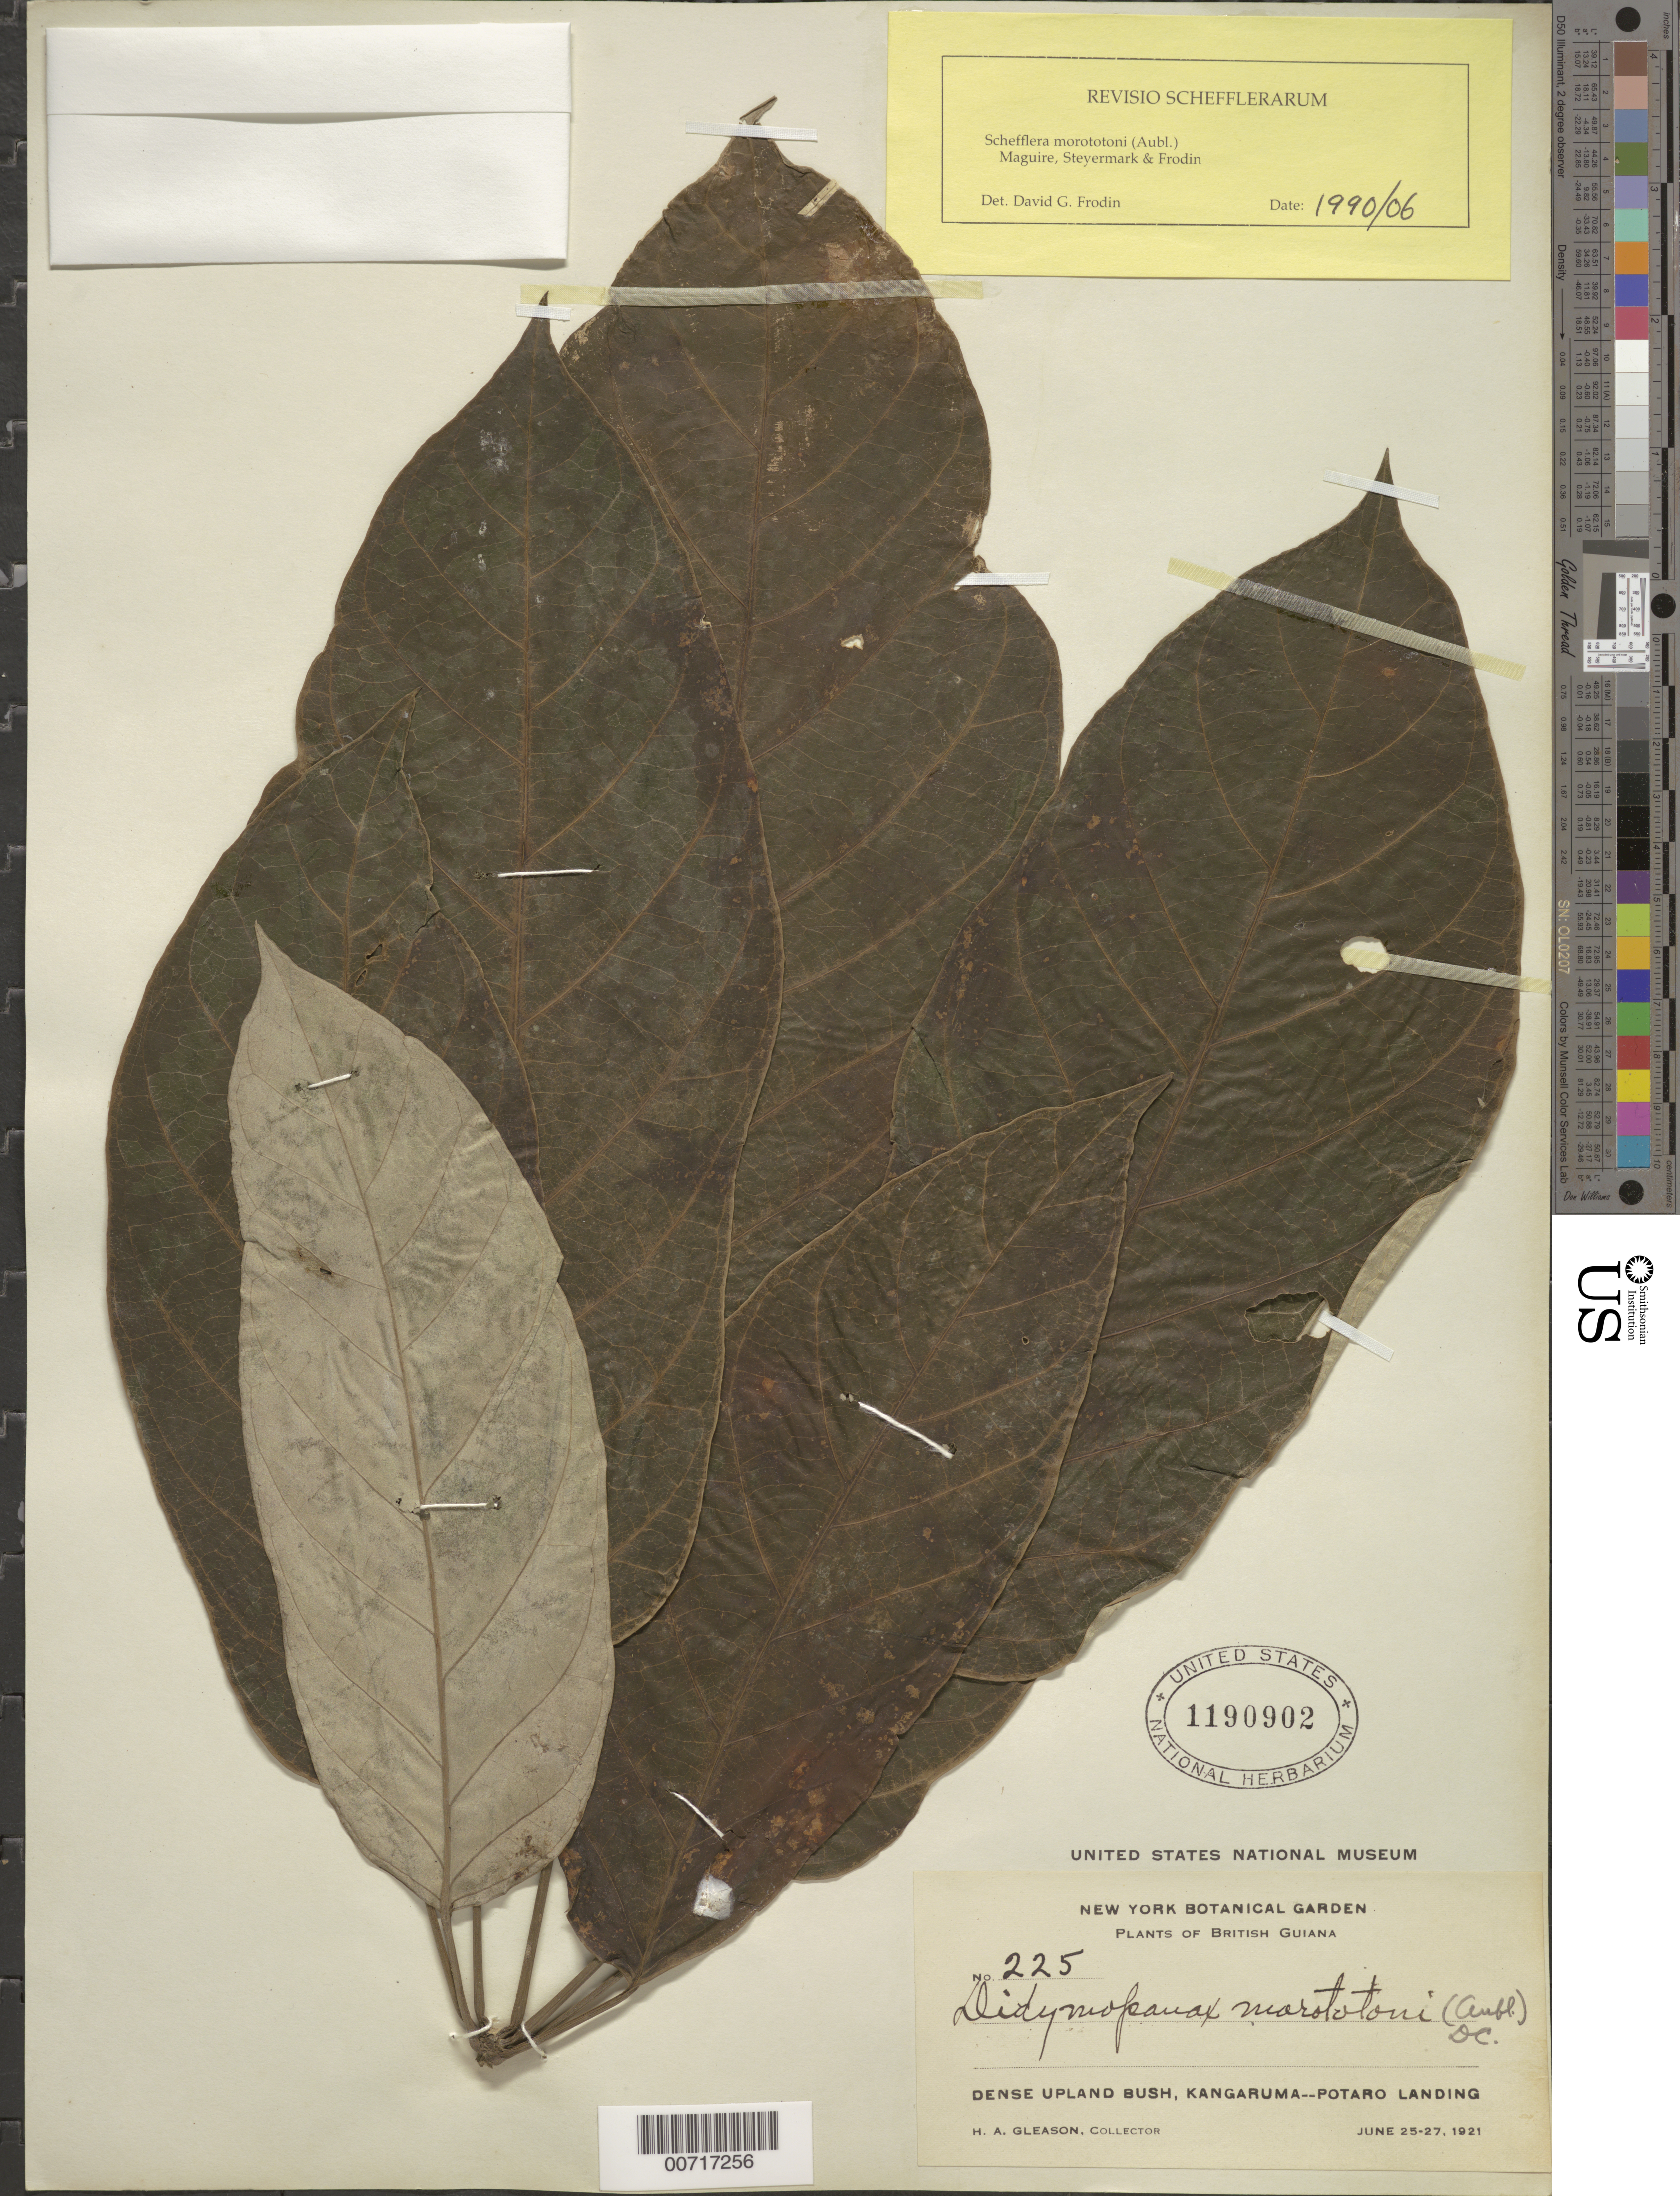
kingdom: Plantae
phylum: Tracheophyta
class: Magnoliopsida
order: Apiales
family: Araliaceae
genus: Schefflera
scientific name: Schefflera morototoni (Aubl.) Maguire, Steyerm. & Frodin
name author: (Aubl.) Maguire et al.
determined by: Frodin, D. G.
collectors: H. A. Gleason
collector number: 225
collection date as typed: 25-Jun-21 to 27-Jun-21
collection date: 1921-06-25/1921-06-27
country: Guyana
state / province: Potaro-Siparuni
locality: Kangaruma, Potaro Landing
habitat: Dense upland bush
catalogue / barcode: US 1190902